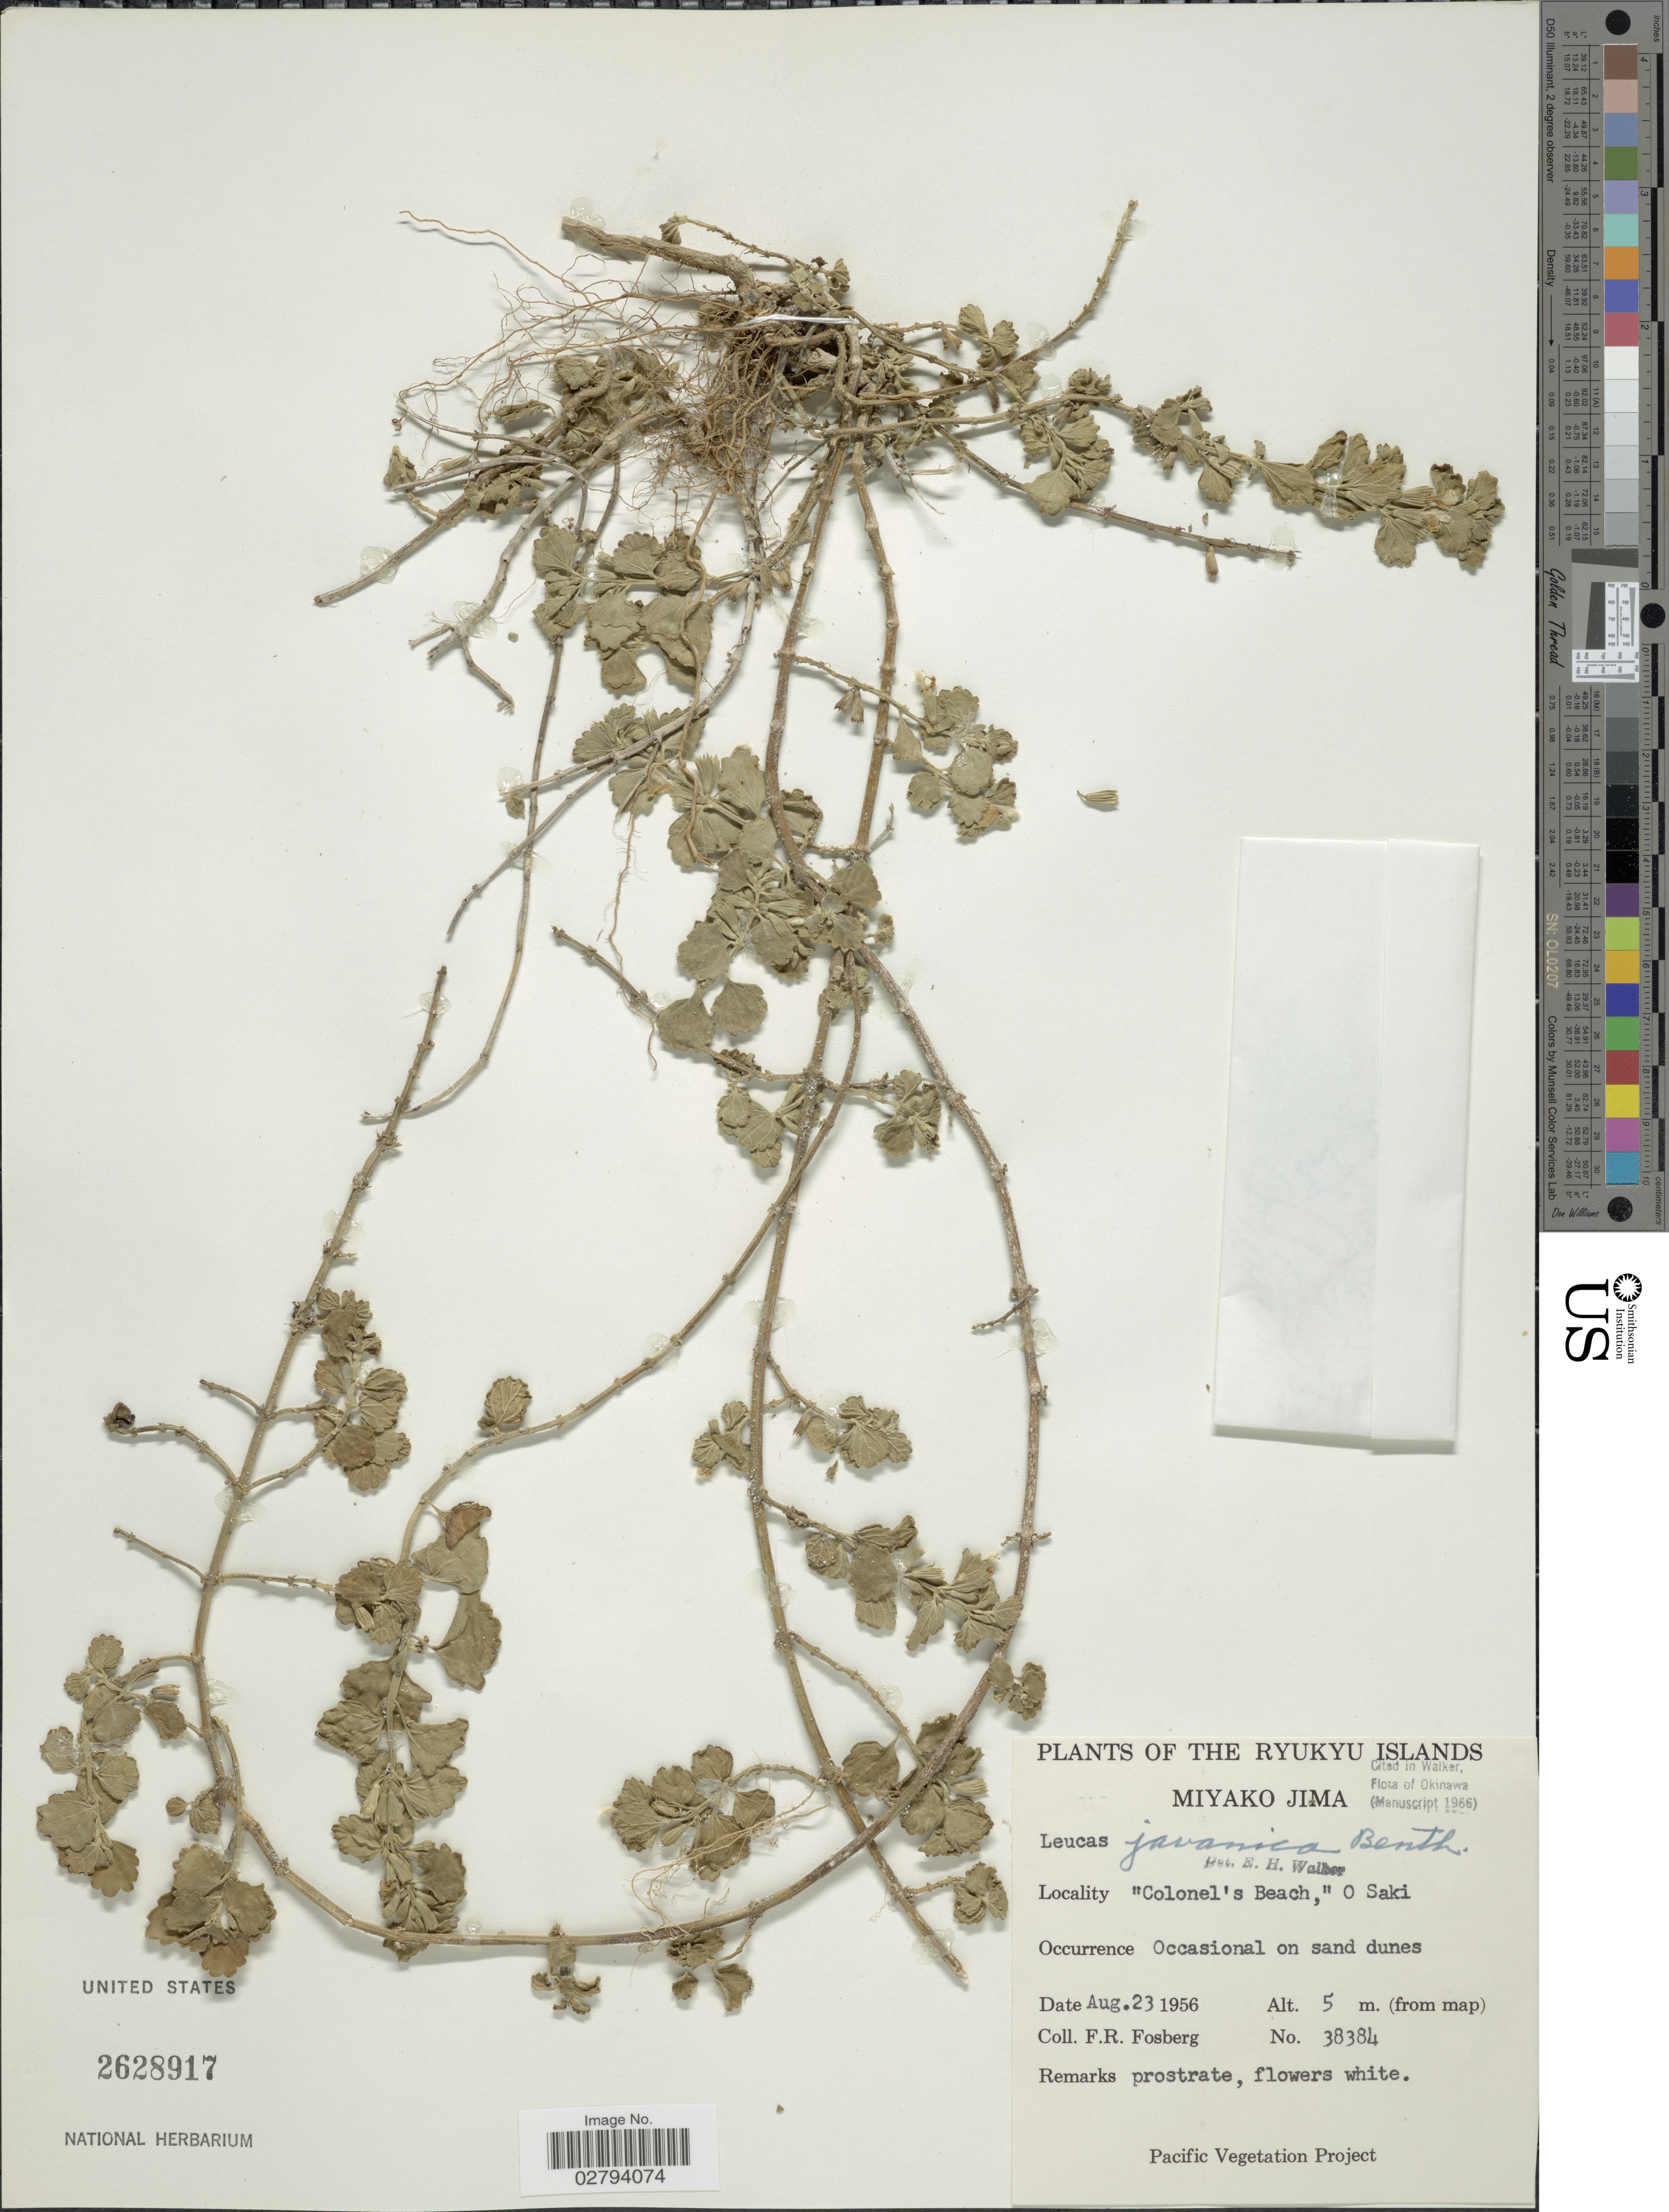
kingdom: Plantae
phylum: Tracheophyta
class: Magnoliopsida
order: Lamiales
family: Lamiaceae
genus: Leucas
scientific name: Leucas javanica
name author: Benth.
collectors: F. R. Fosberg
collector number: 38384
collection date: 1956-08-23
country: Japan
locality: The Ryukyu Islands, Miyako Jima, "Colonel's Beach" , O Saki.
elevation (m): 5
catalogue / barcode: US 2628917